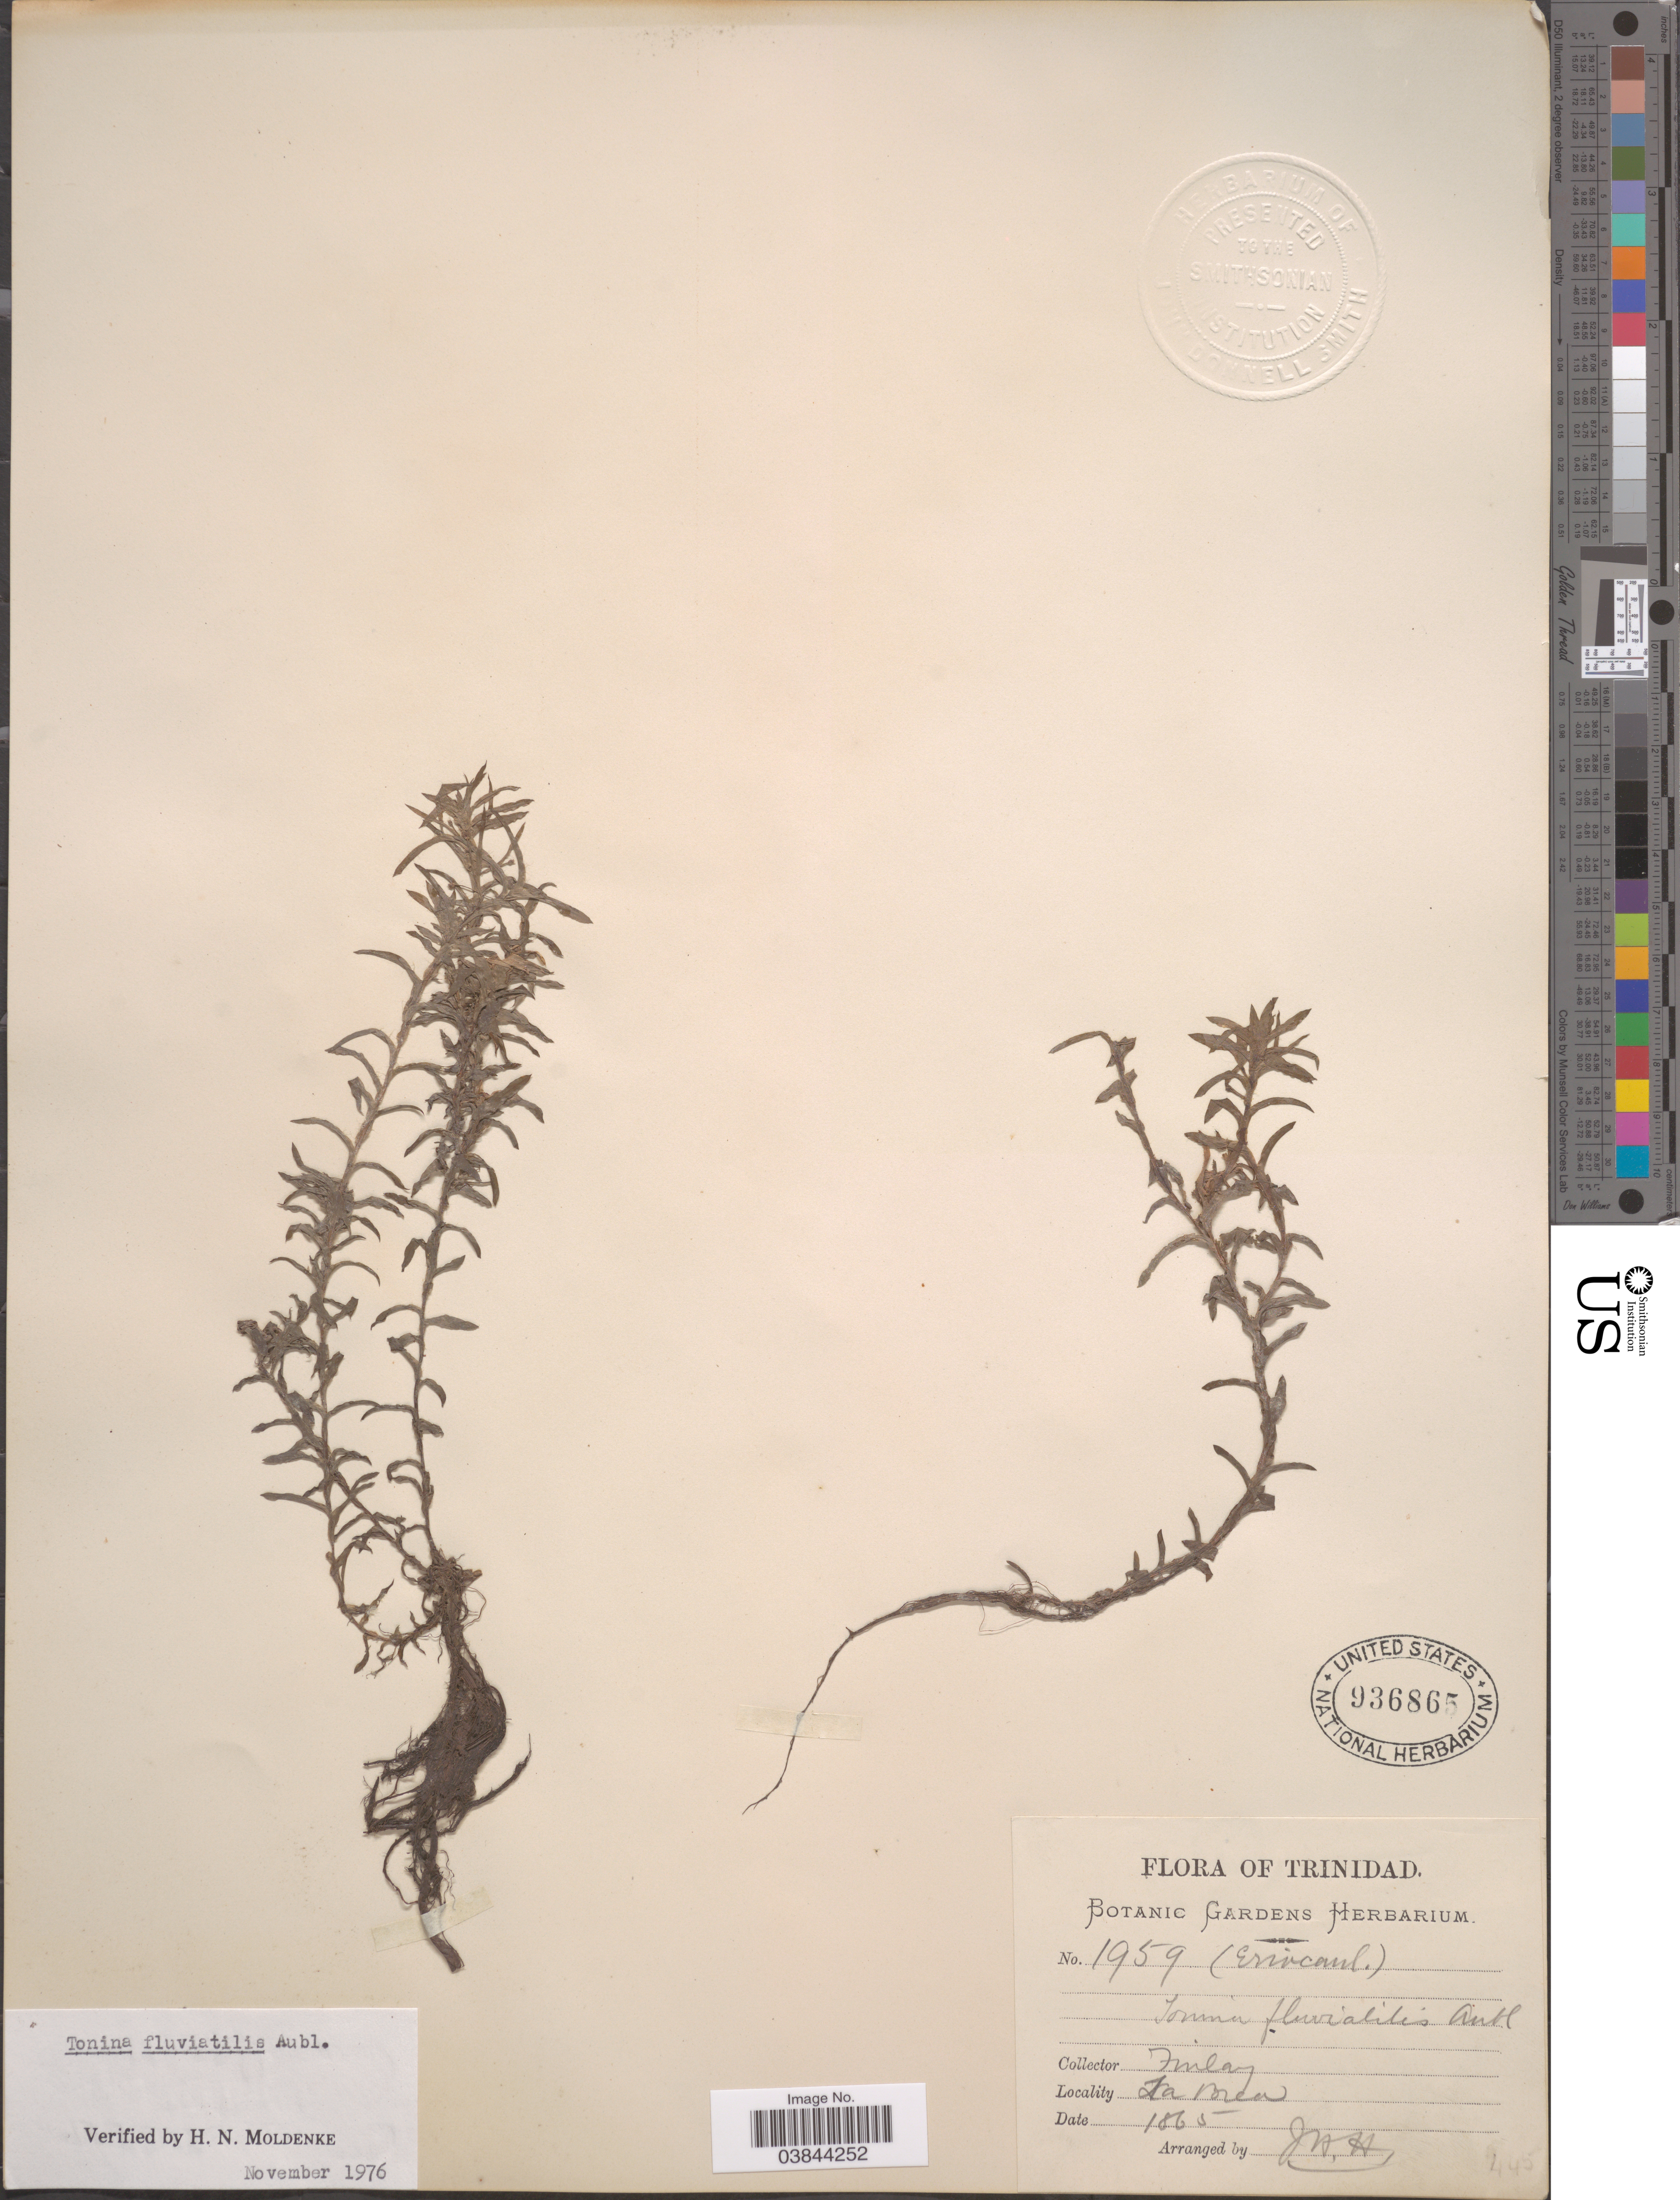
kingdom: Plantae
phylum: Tracheophyta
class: Liliopsida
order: Poales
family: Eriocaulaceae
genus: Tonina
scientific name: Tonina fluviatilis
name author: Aubl.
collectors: -. Finlay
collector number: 1959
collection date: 1865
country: Trinidad and Tobago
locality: Trinidad. La Brea.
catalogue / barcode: US 936865